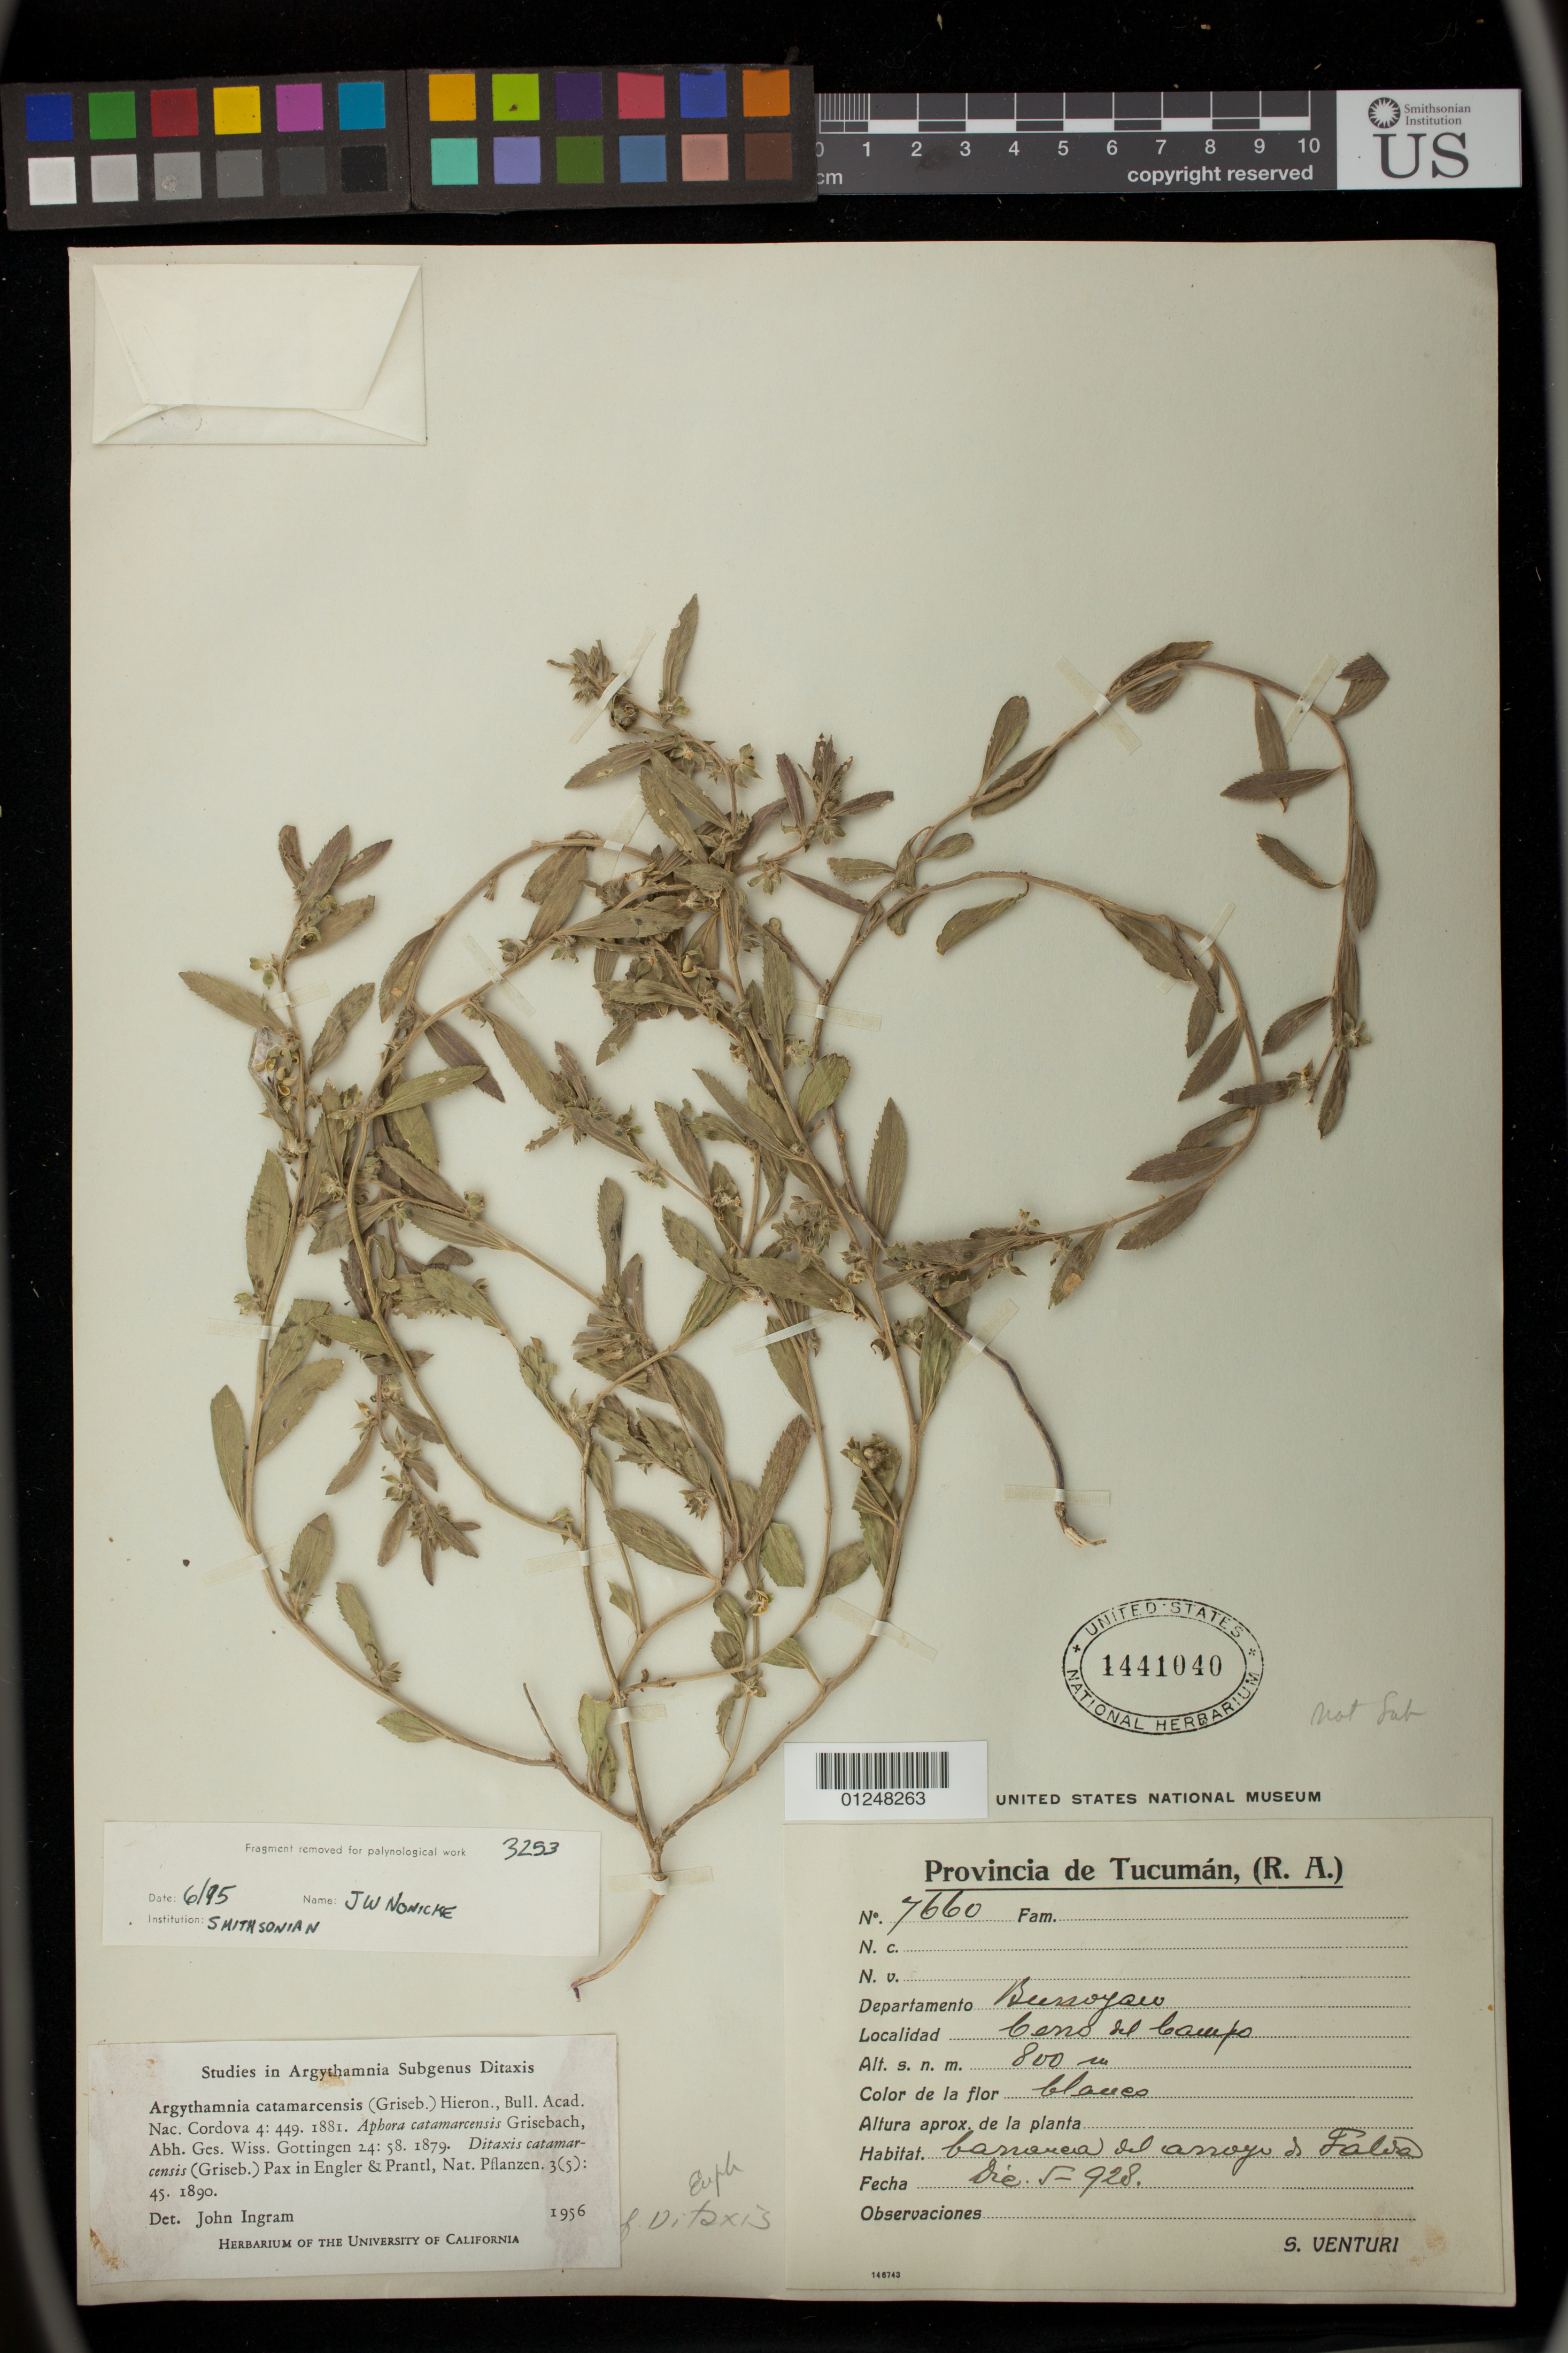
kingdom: Plantae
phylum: Tracheophyta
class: Magnoliopsida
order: Malpighiales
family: Euphorbiaceae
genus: Argythamnia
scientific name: Argythamnia catamarcensis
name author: Hieron.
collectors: S. Venturi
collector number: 7660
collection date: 1928-12-05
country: Argentina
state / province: Tucuman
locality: Cerro del Campo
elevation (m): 800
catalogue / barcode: US 1441040